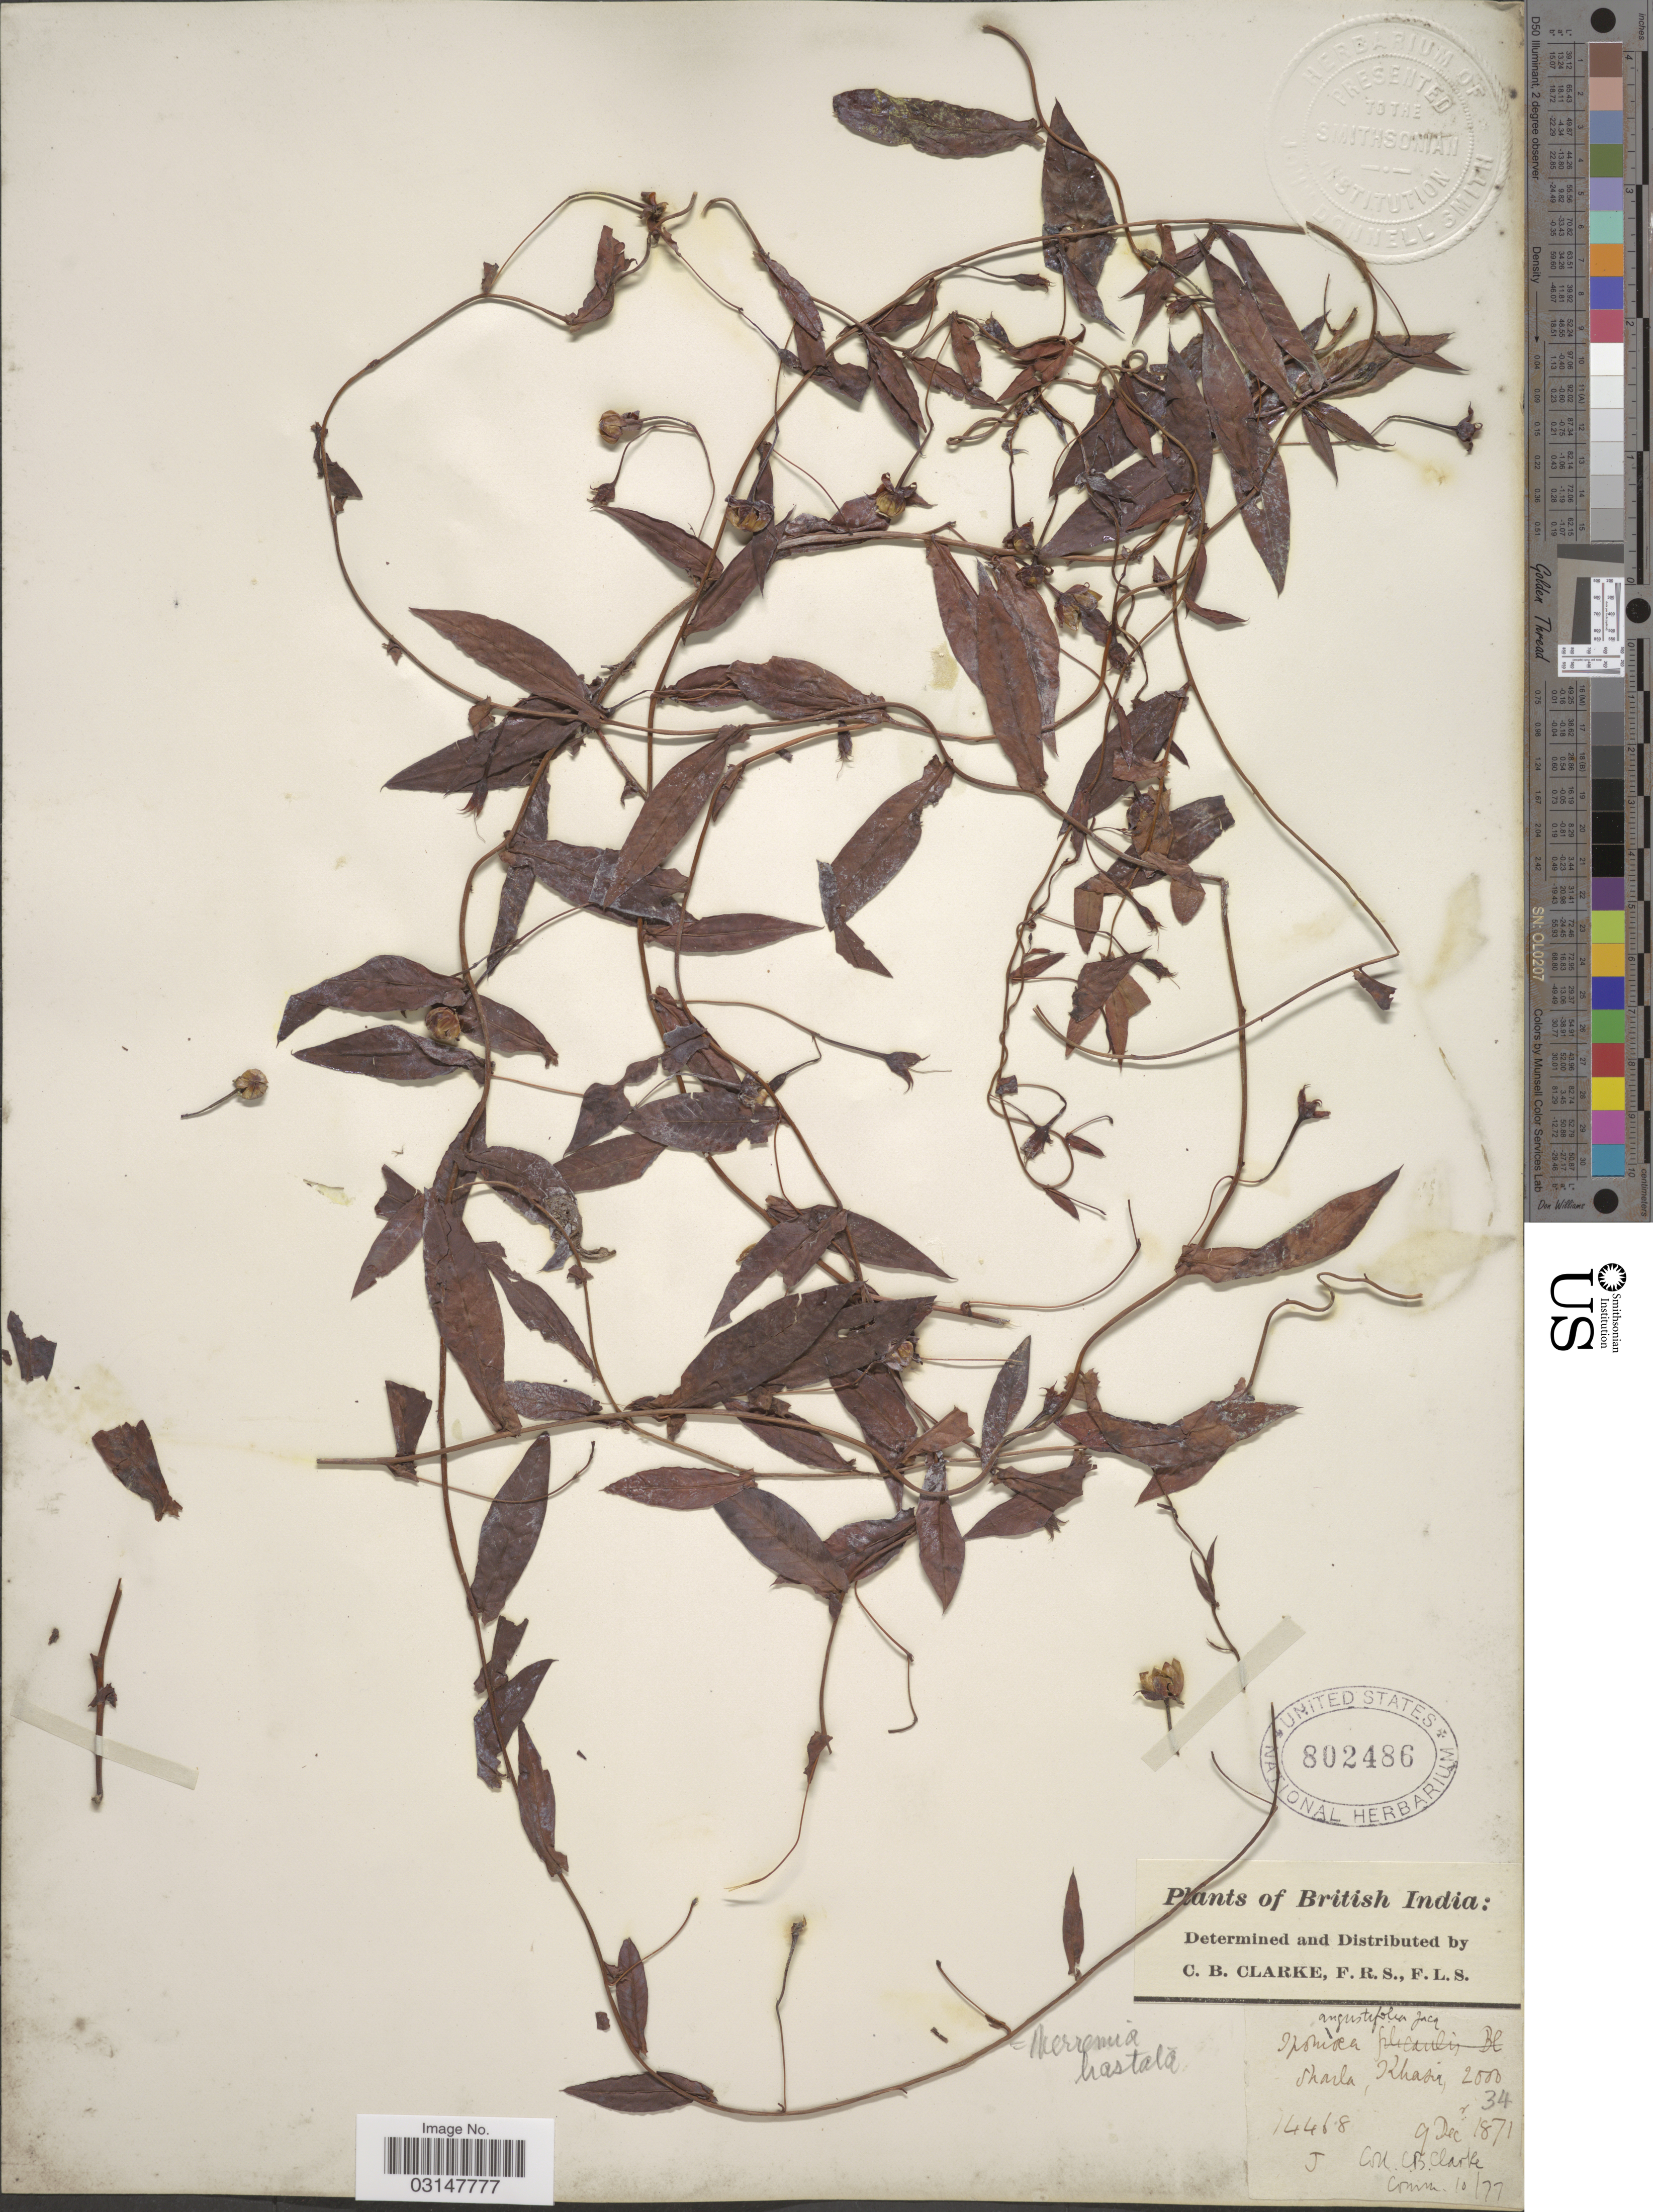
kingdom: Plantae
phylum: Tracheophyta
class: Magnoliopsida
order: Solanales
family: Convolvulaceae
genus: Xenostegia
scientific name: Xenostegia tridentata subsp. hastata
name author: (Ooststr.) Parmar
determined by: Strong, Mark T., (BOT), Smithsonian Institution - National Museum of Natural History (UNITED STATES)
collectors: C. B. Clarke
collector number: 14468J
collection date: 1871-12-09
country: India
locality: British India. Sharla, Khasia.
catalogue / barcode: US 802486